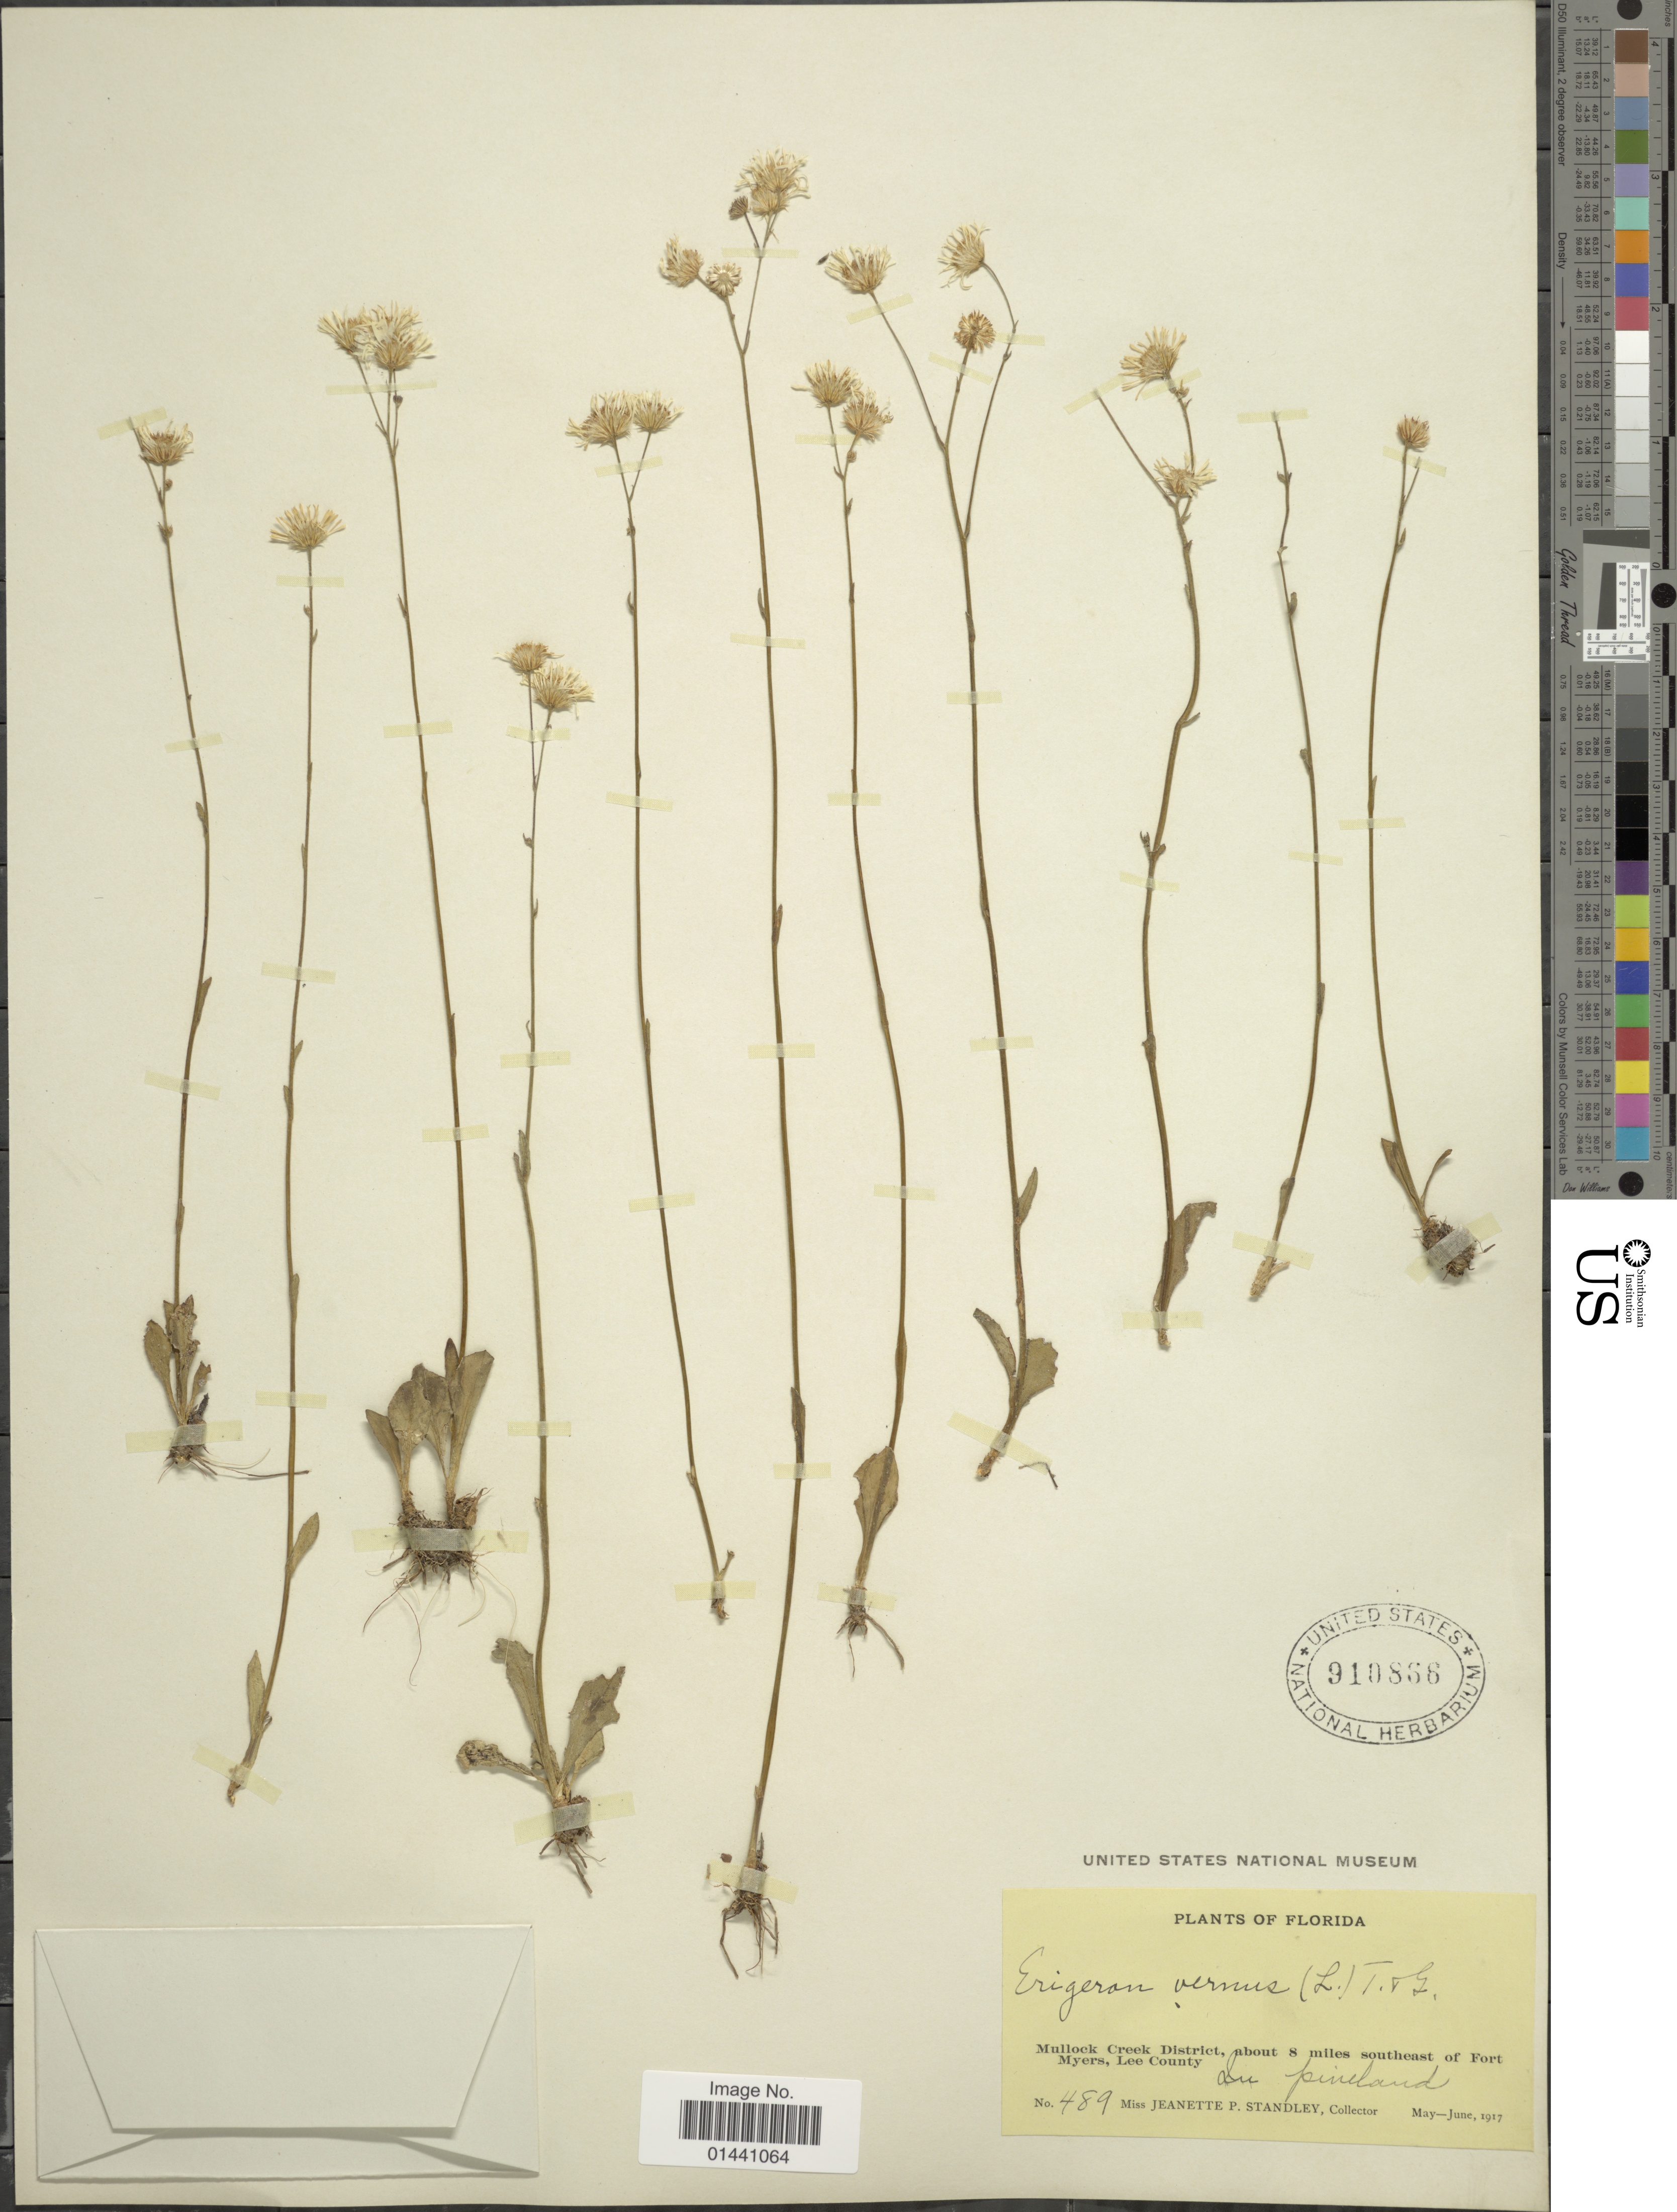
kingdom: Plantae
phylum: Tracheophyta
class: Magnoliopsida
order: Asterales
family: Asteraceae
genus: Erigeron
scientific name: Erigeron vernus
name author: (L.) Torr. & A. Gray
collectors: J. P. Standley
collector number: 489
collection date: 1917-05/1917-06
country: United States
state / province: Florida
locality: Mullock Creek District, about 8 miles southeast of Fort Myers, Lee County, in pineland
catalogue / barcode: US 910838